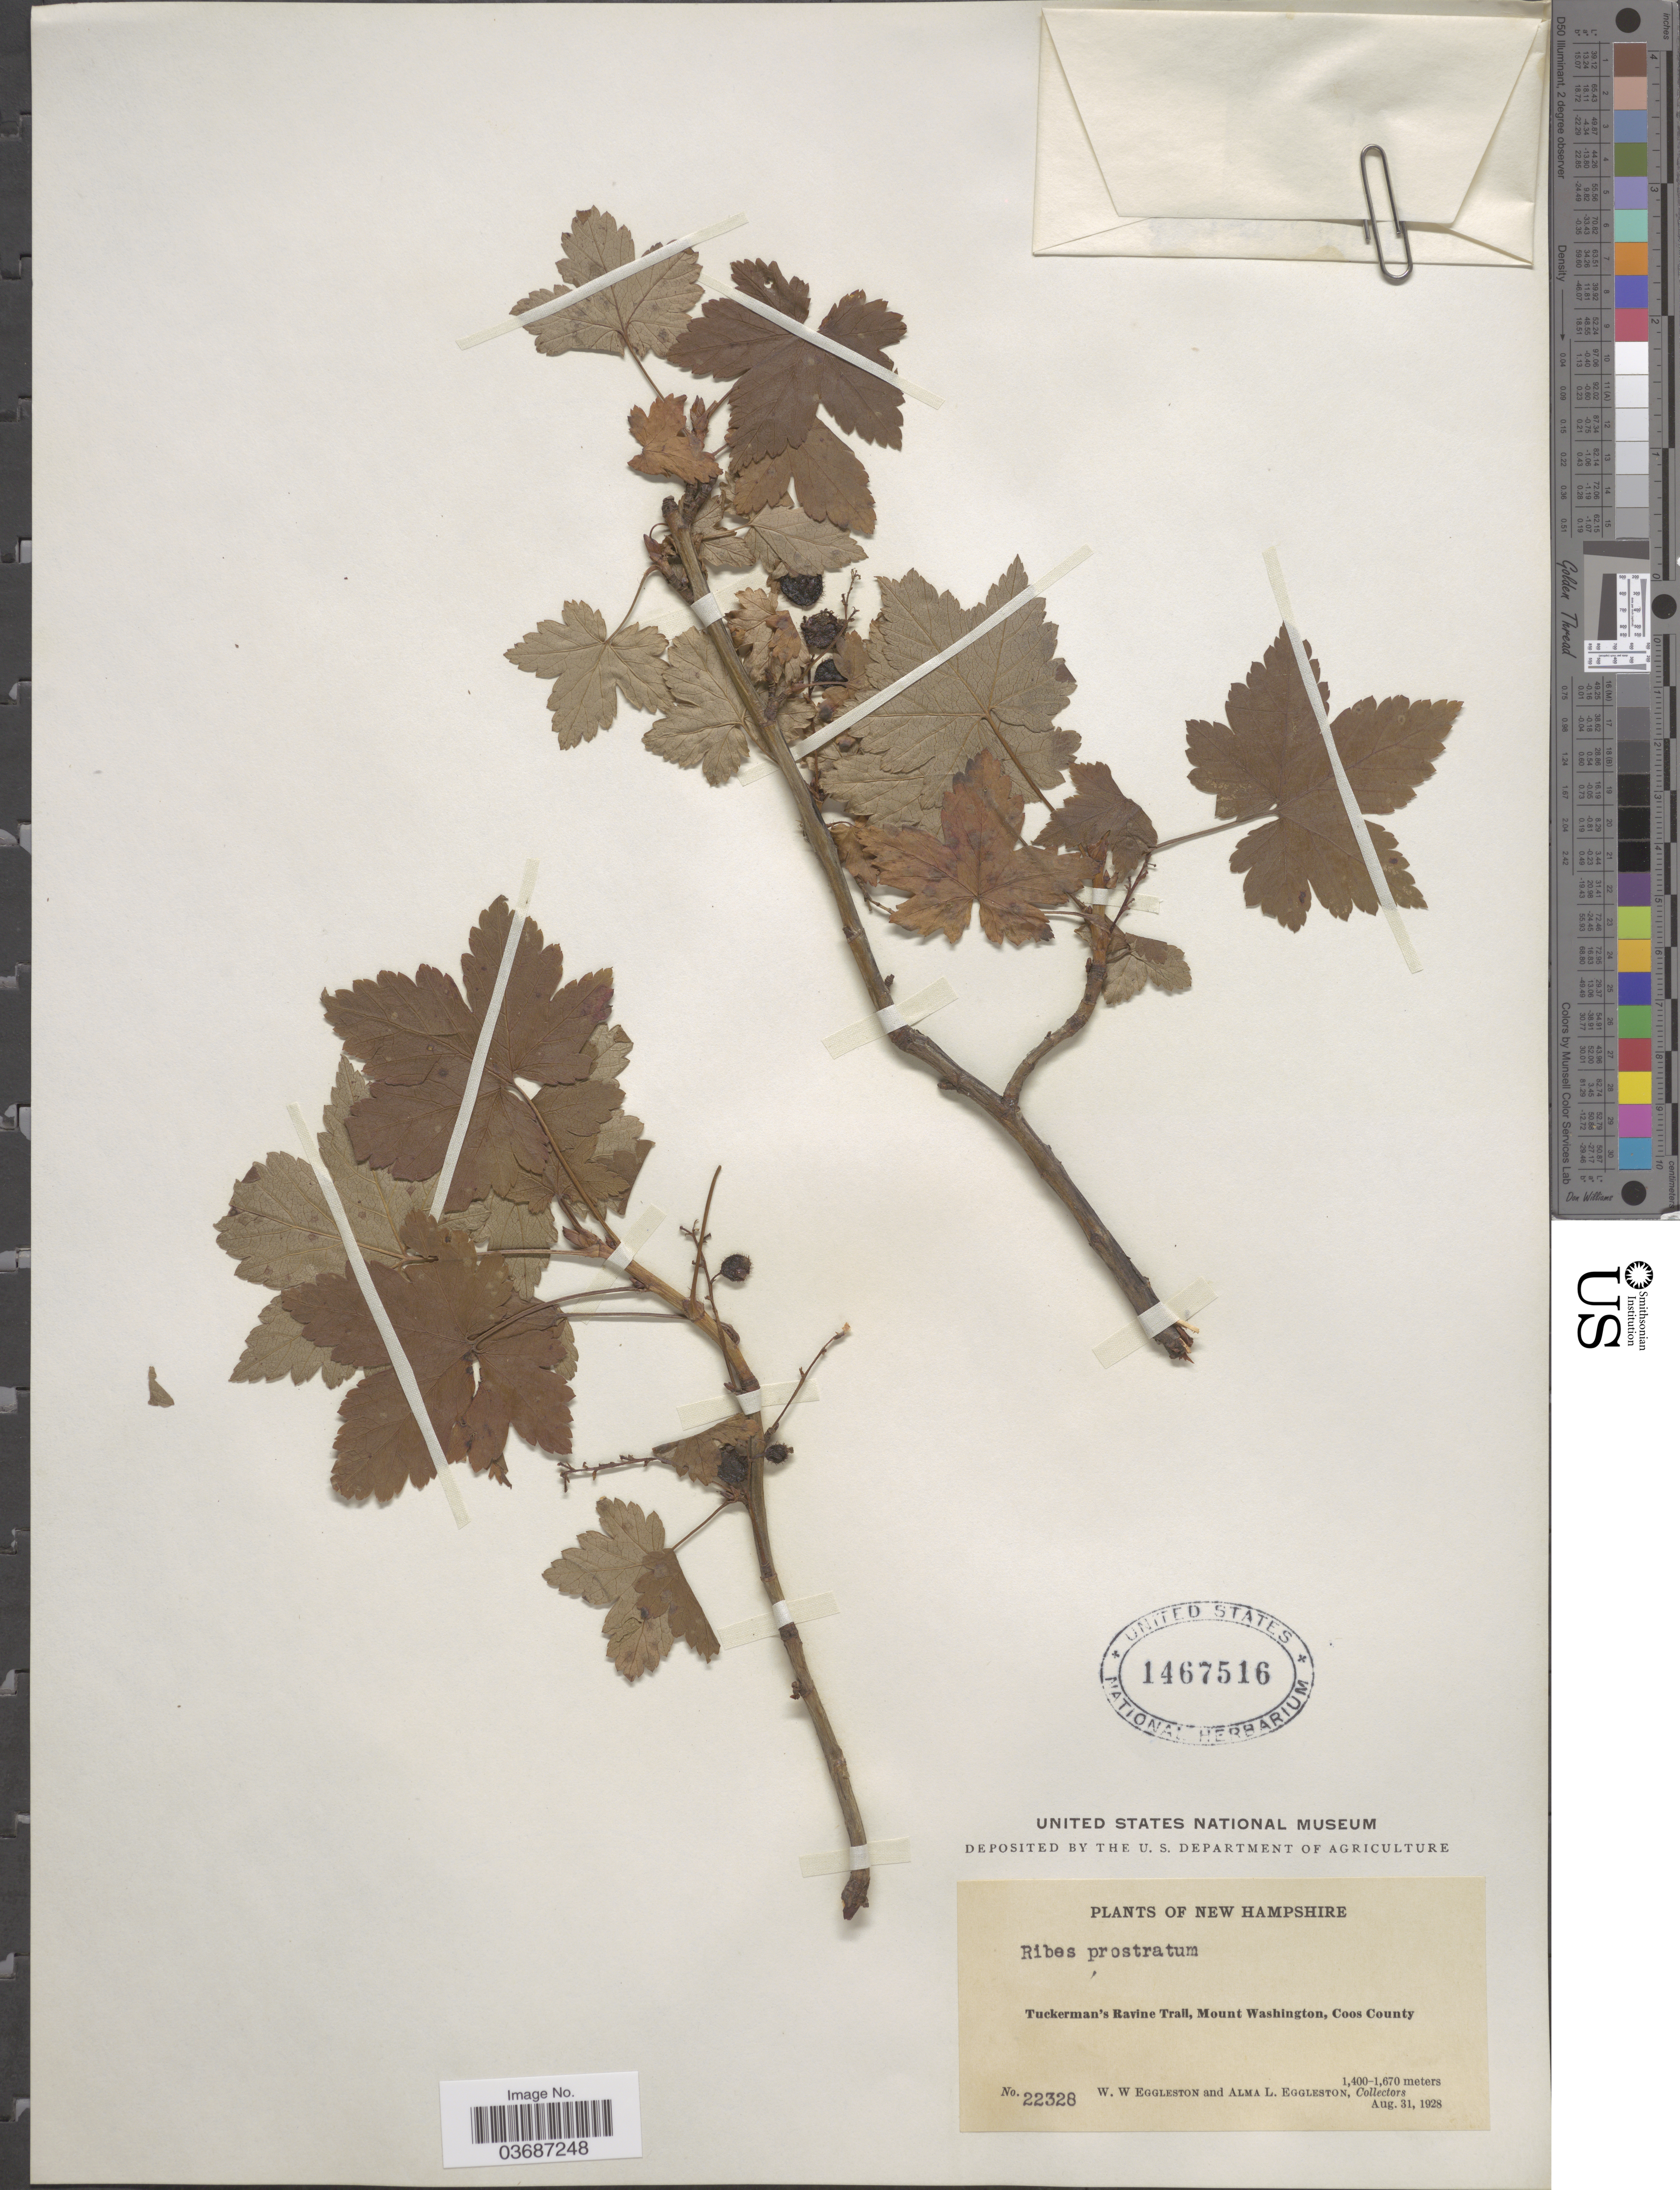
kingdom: Plantae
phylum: Tracheophyta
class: Magnoliopsida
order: Saxifragales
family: Grossulariaceae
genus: Ribes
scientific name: Ribes glandulosum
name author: Ruiz & Pav.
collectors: W. W. Eggleston & A. Eggleston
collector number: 22328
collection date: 1928-08-31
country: United States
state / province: New Hampshire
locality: Tuckerman's Ravine Trail, Mount Washington, Coos County.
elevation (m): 1400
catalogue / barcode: US 1467516